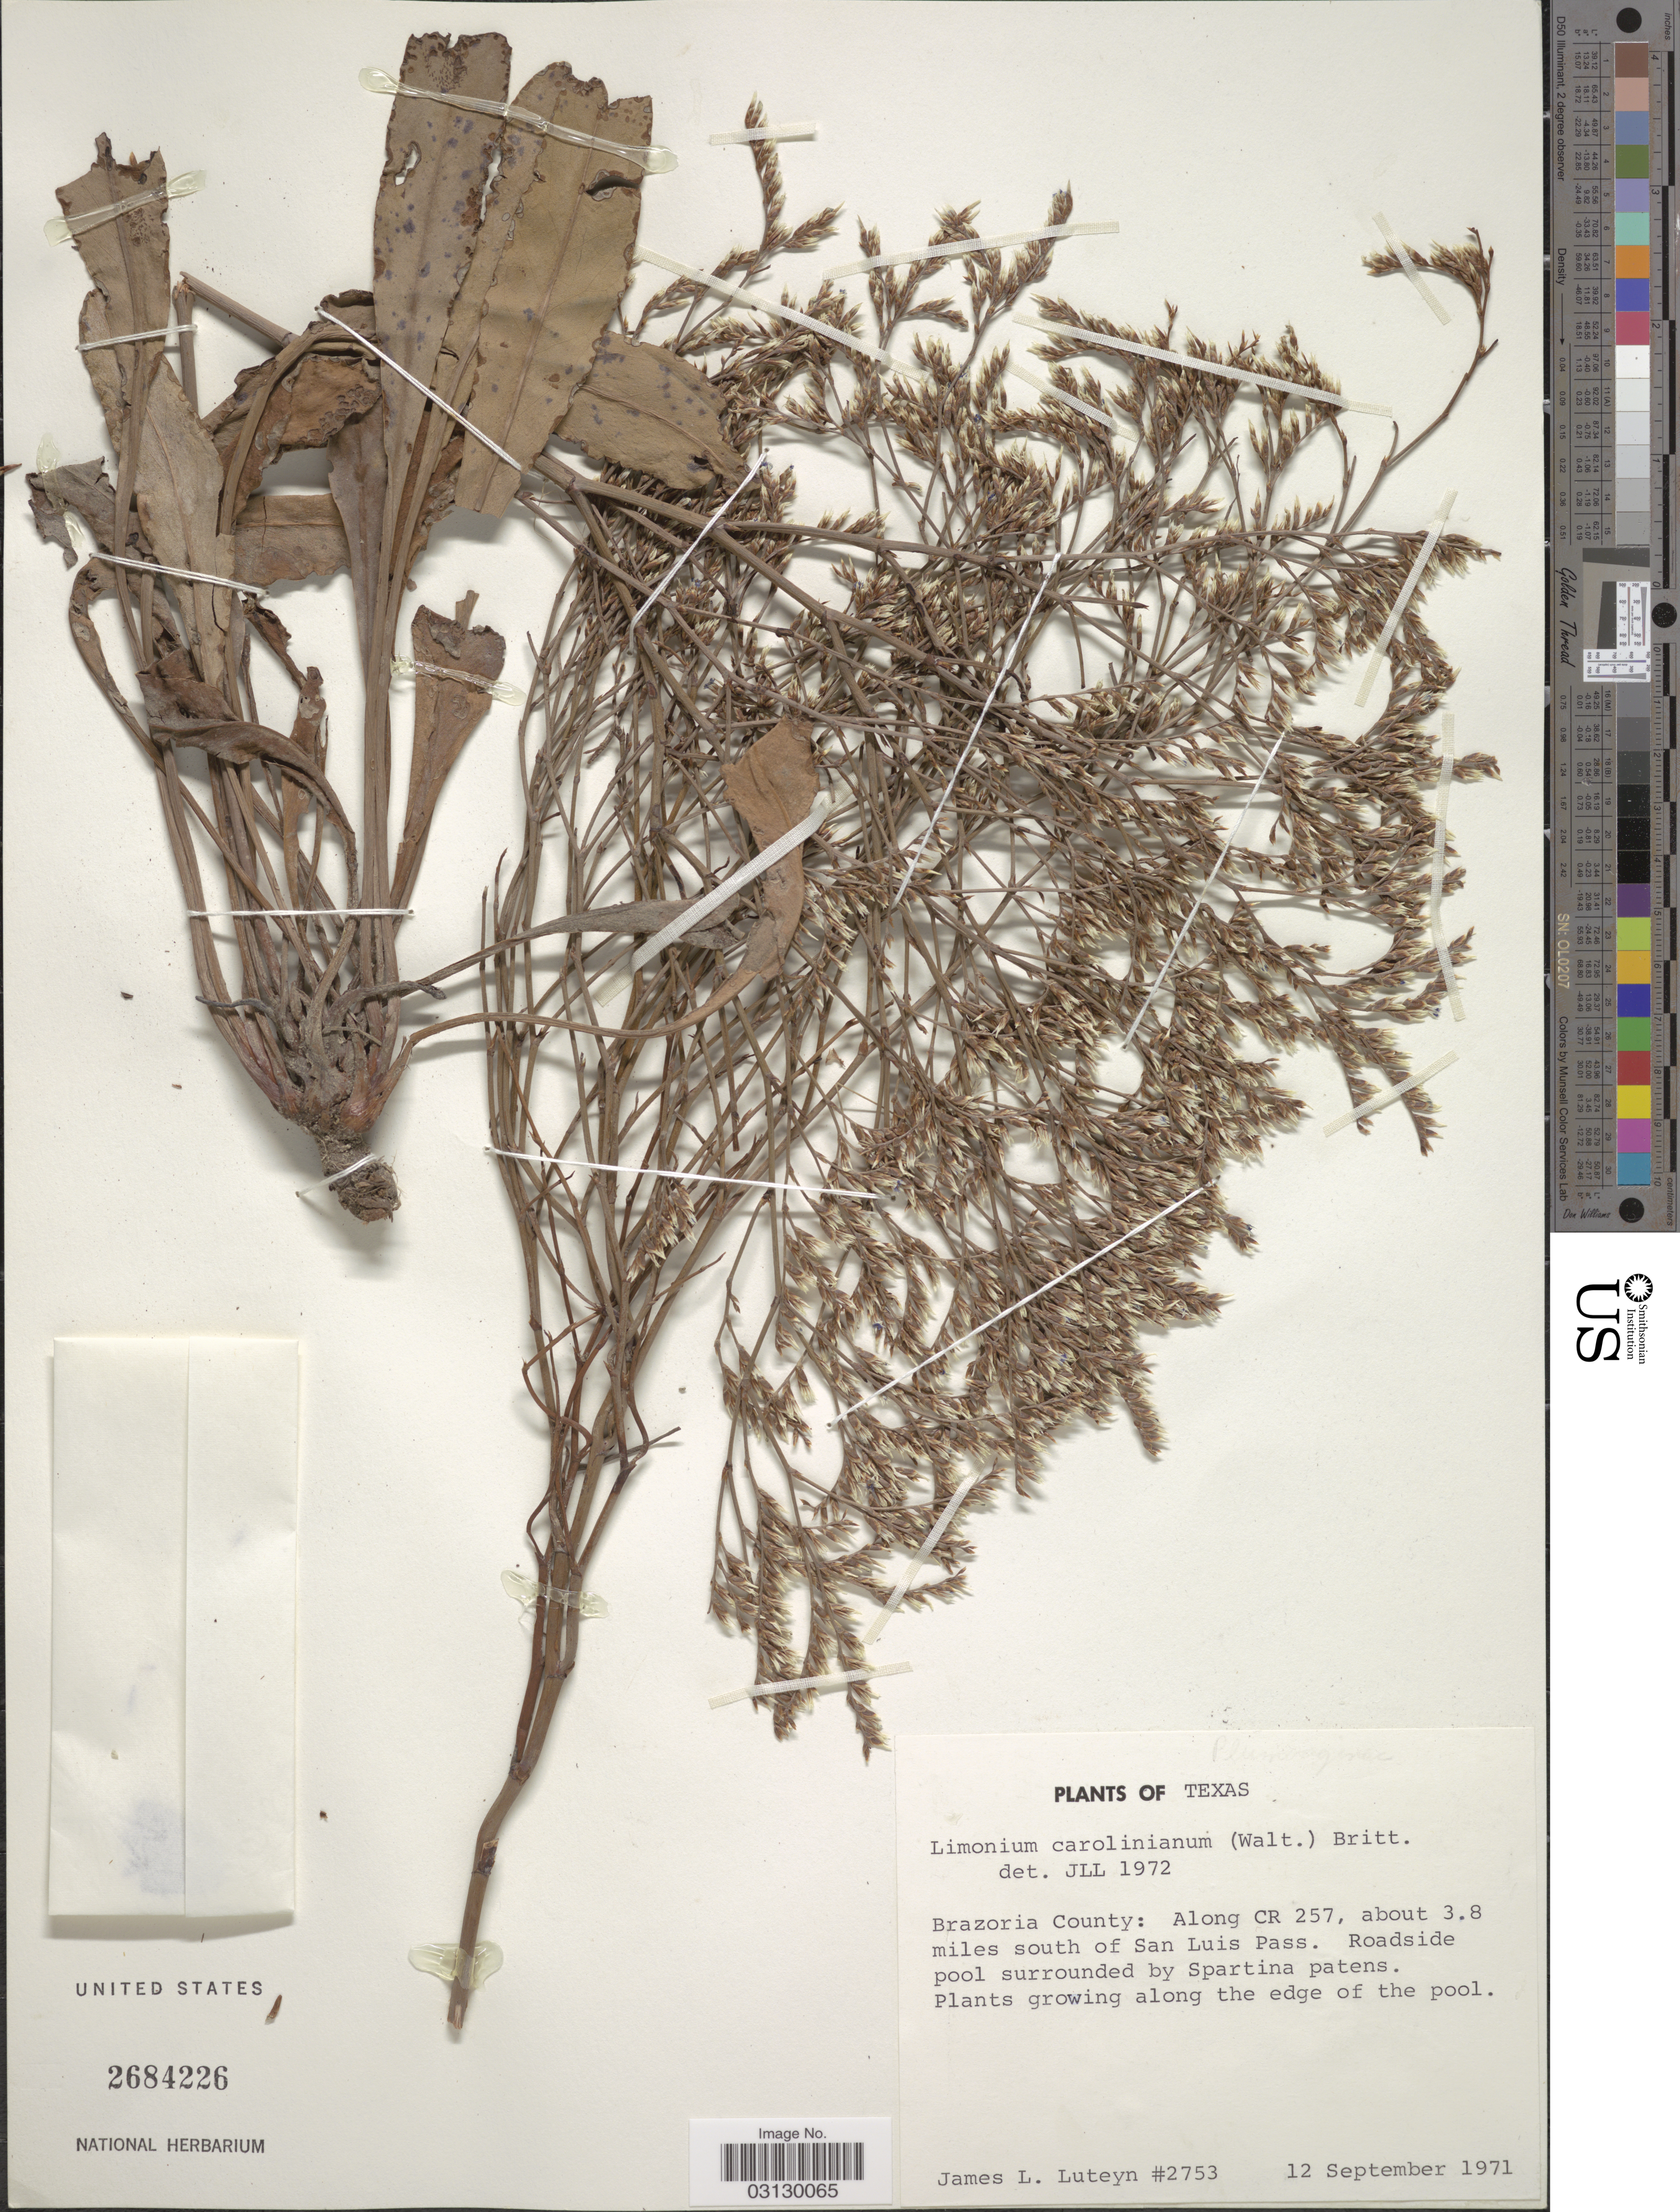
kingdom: Plantae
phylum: Tracheophyta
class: Magnoliopsida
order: Caryophyllales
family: Plumbaginaceae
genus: Limonium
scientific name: Limonium carolinianum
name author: (Walter) Britton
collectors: J. Luteyn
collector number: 2753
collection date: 1971-09-12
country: United States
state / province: Texas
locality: Brazoria County: Along CR 257, about 3.8 miles south of San Luis Pass.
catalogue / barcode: US 2684226